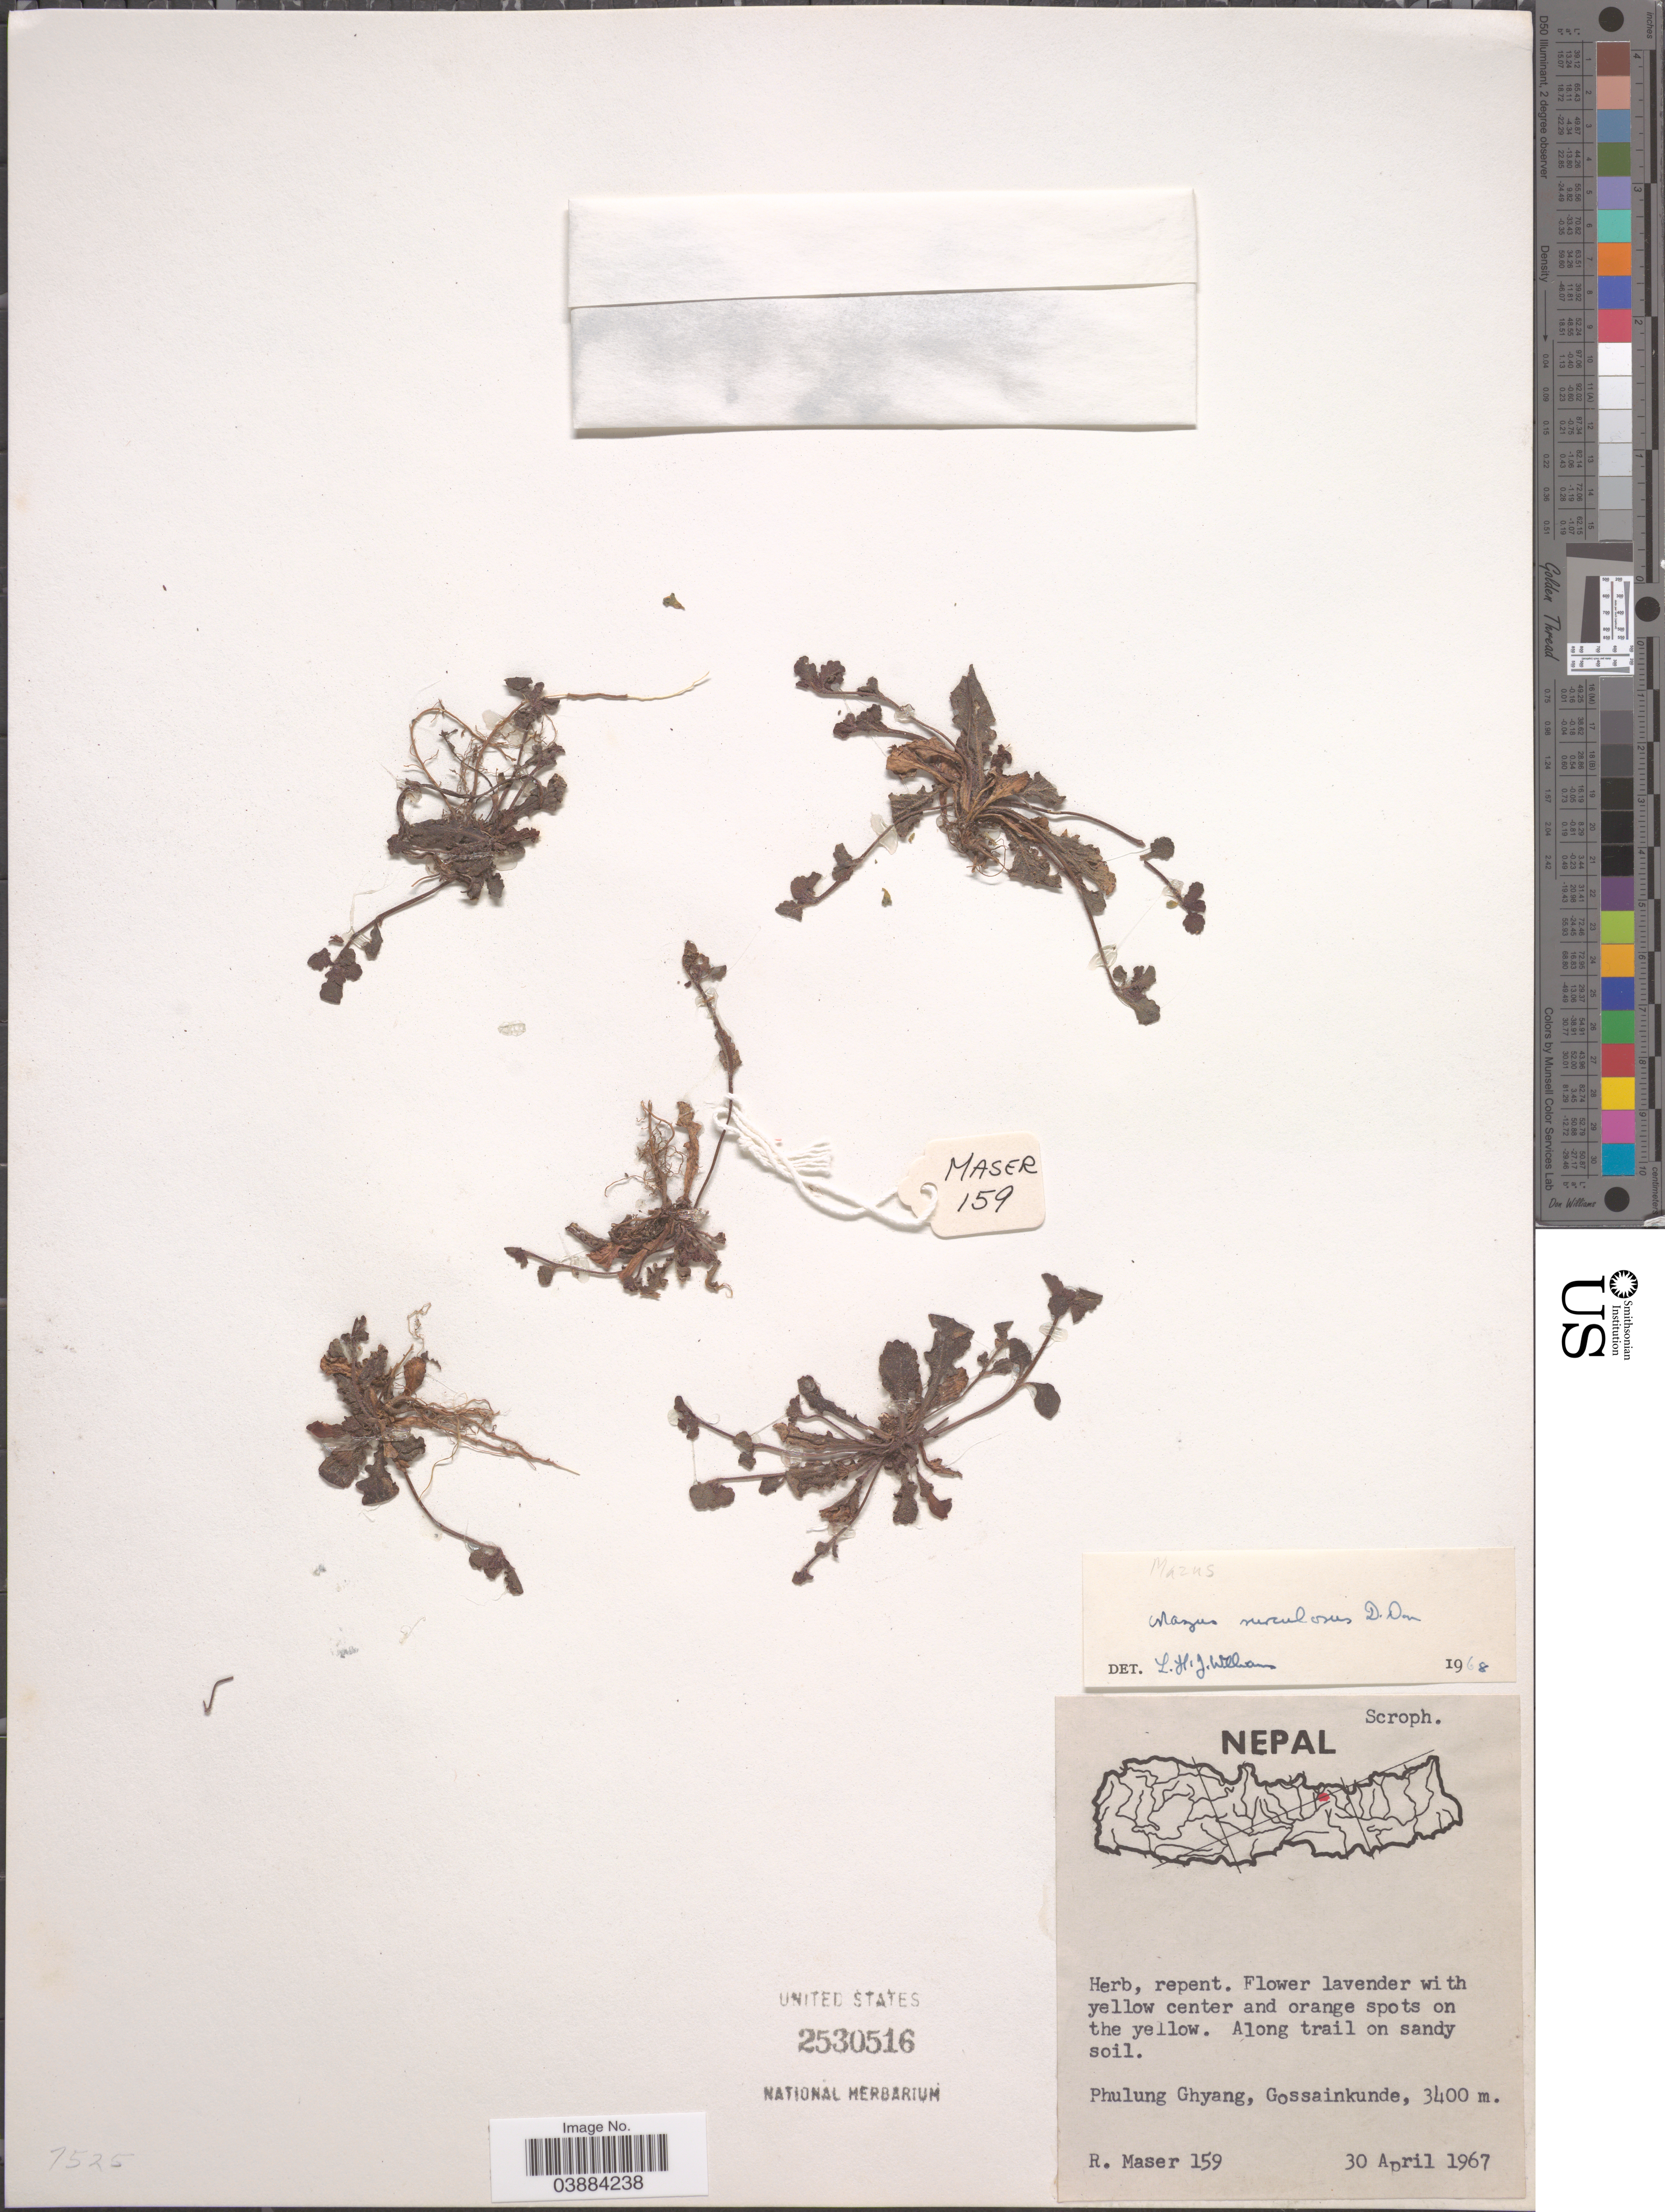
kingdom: Plantae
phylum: Tracheophyta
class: Magnoliopsida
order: Lamiales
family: Mazaceae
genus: Mazus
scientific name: Mazus surculosus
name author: D. Don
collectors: R. Maser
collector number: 159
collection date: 1967-04-30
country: Nepal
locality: Phulung Gyang, Gossainkunde.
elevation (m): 3400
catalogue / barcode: US 2530516